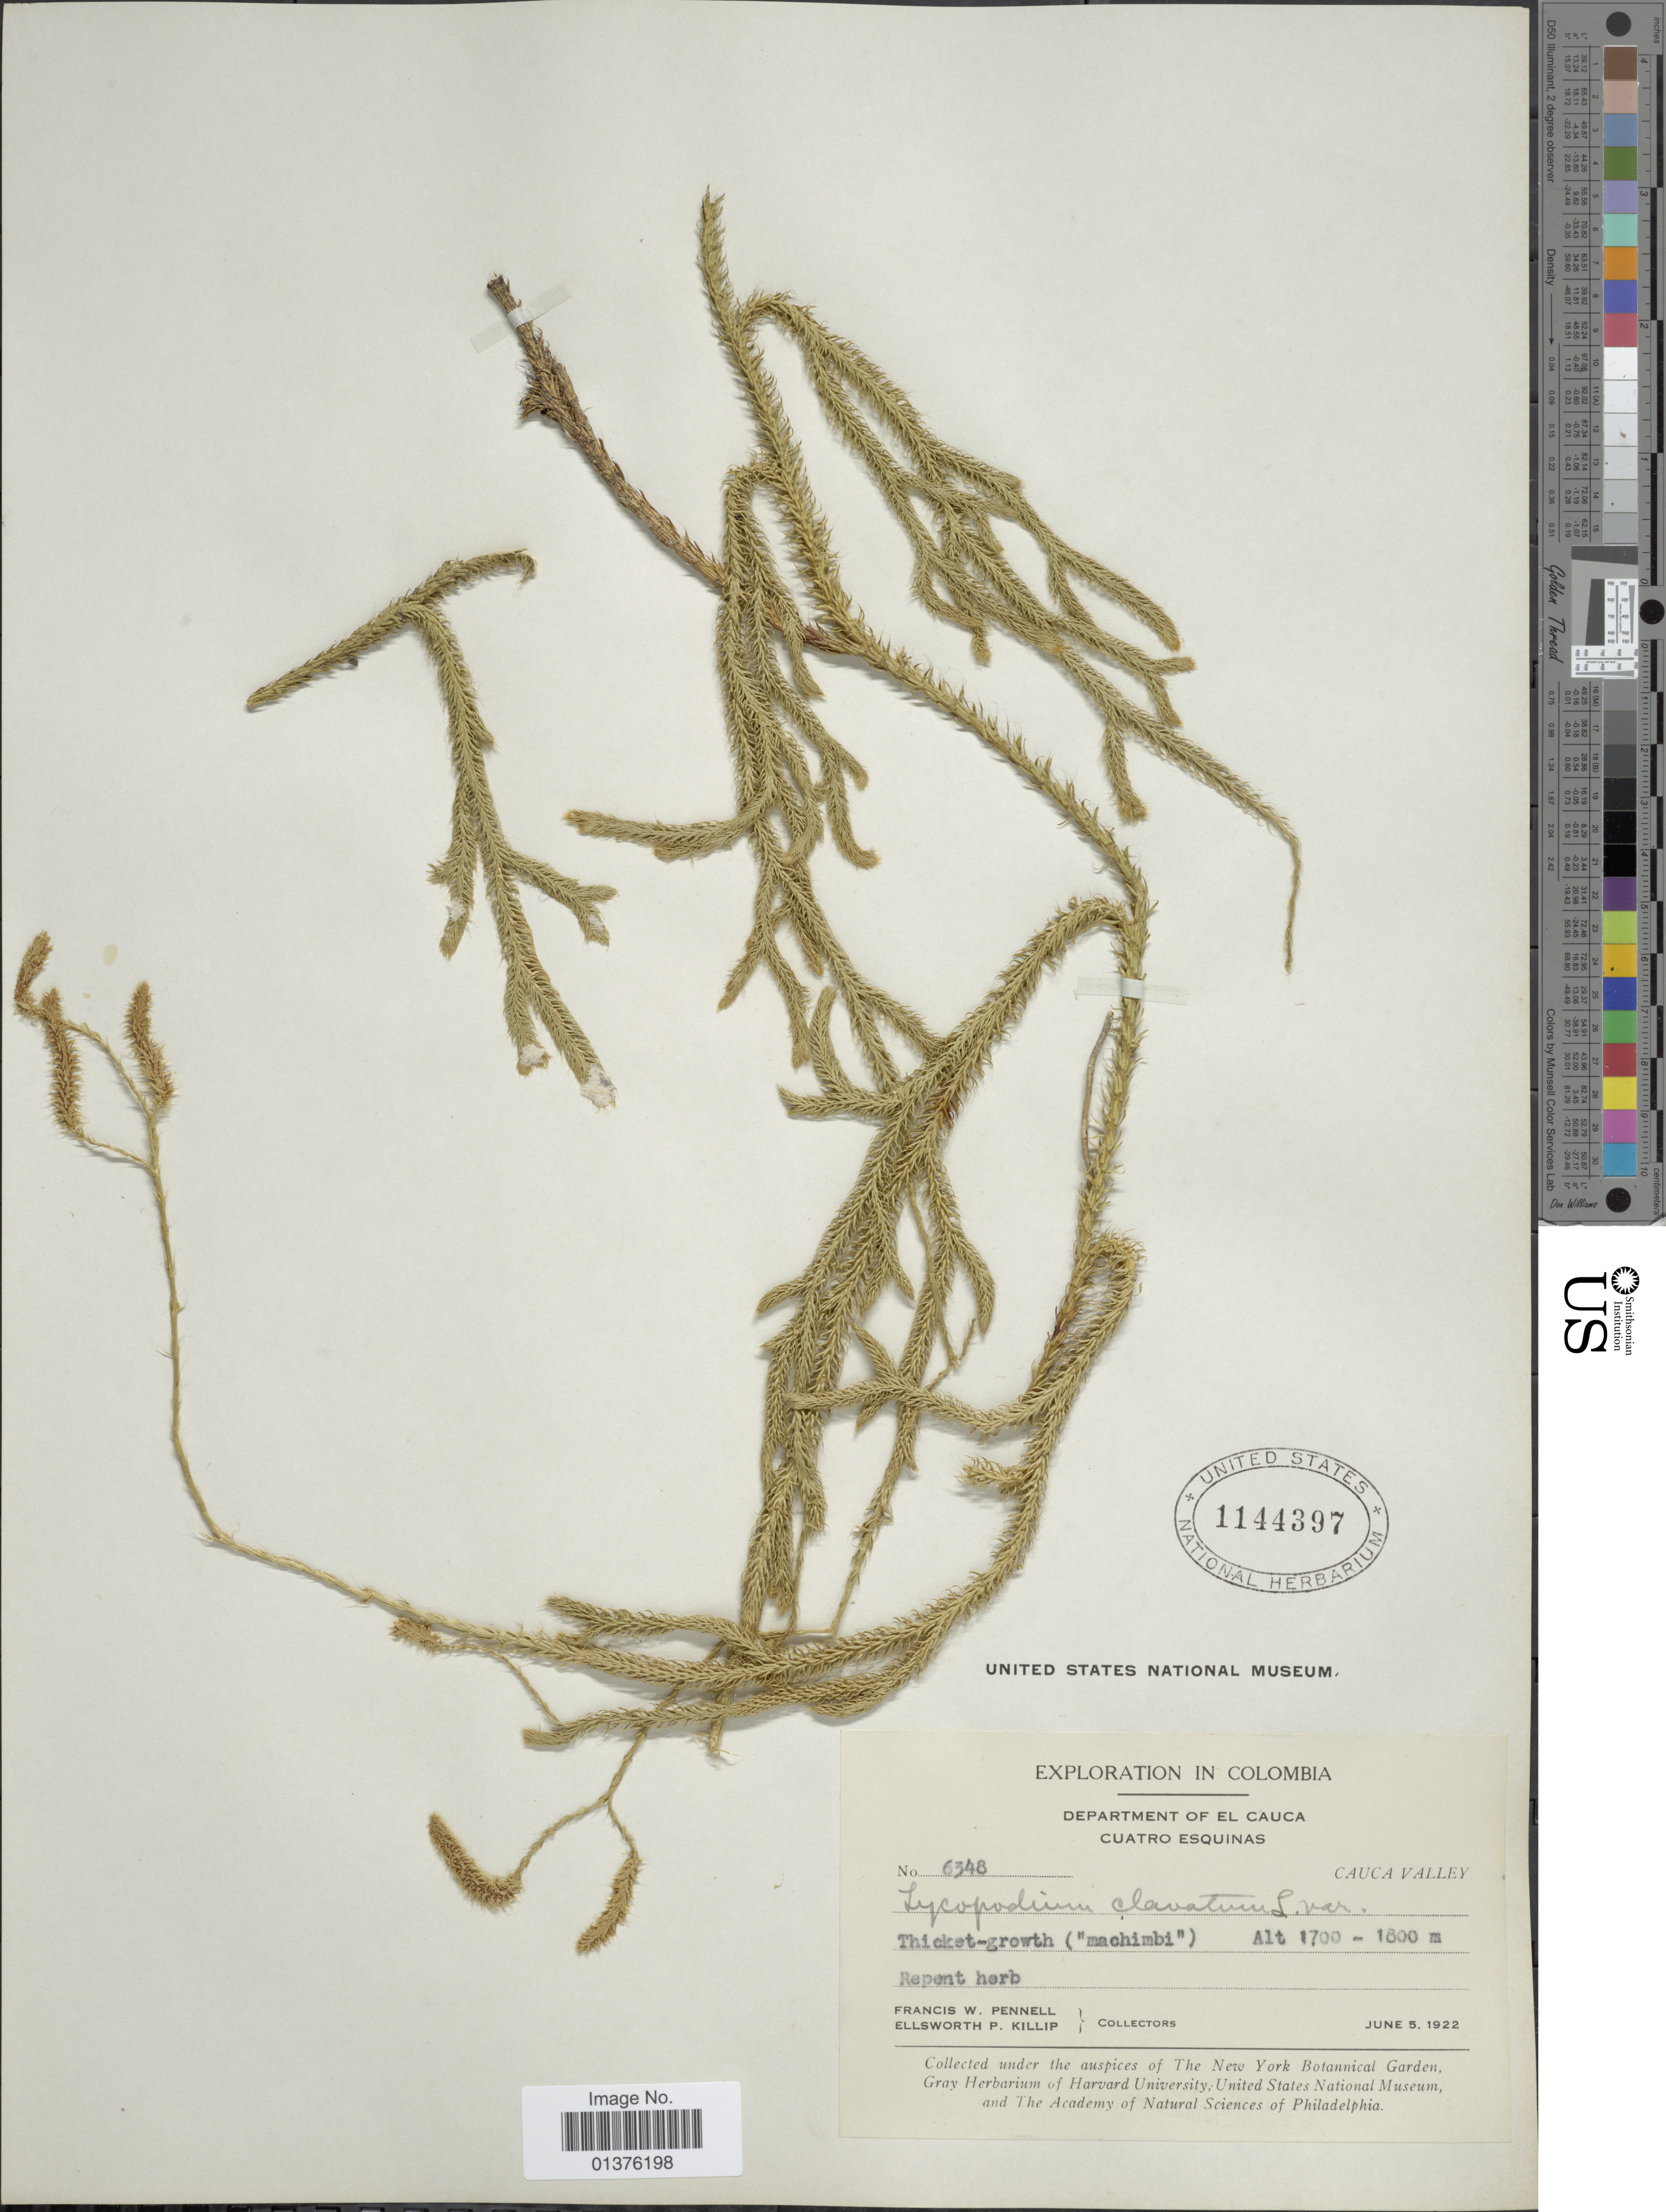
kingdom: Plantae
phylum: Tracheophyta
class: Lycopodiopsida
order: Lycopodiales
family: Lycopodiaceae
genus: Lycopodium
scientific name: Lycopodium clavatum subsp. clavatum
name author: L.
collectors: F. W. Pennell & E. P. Killip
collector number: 6348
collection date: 1922-06-05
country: Colombia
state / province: Valle del Cauca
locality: Cuatro Esquinas, Thicket-growth(machimbi)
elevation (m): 1700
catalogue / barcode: US 1144397